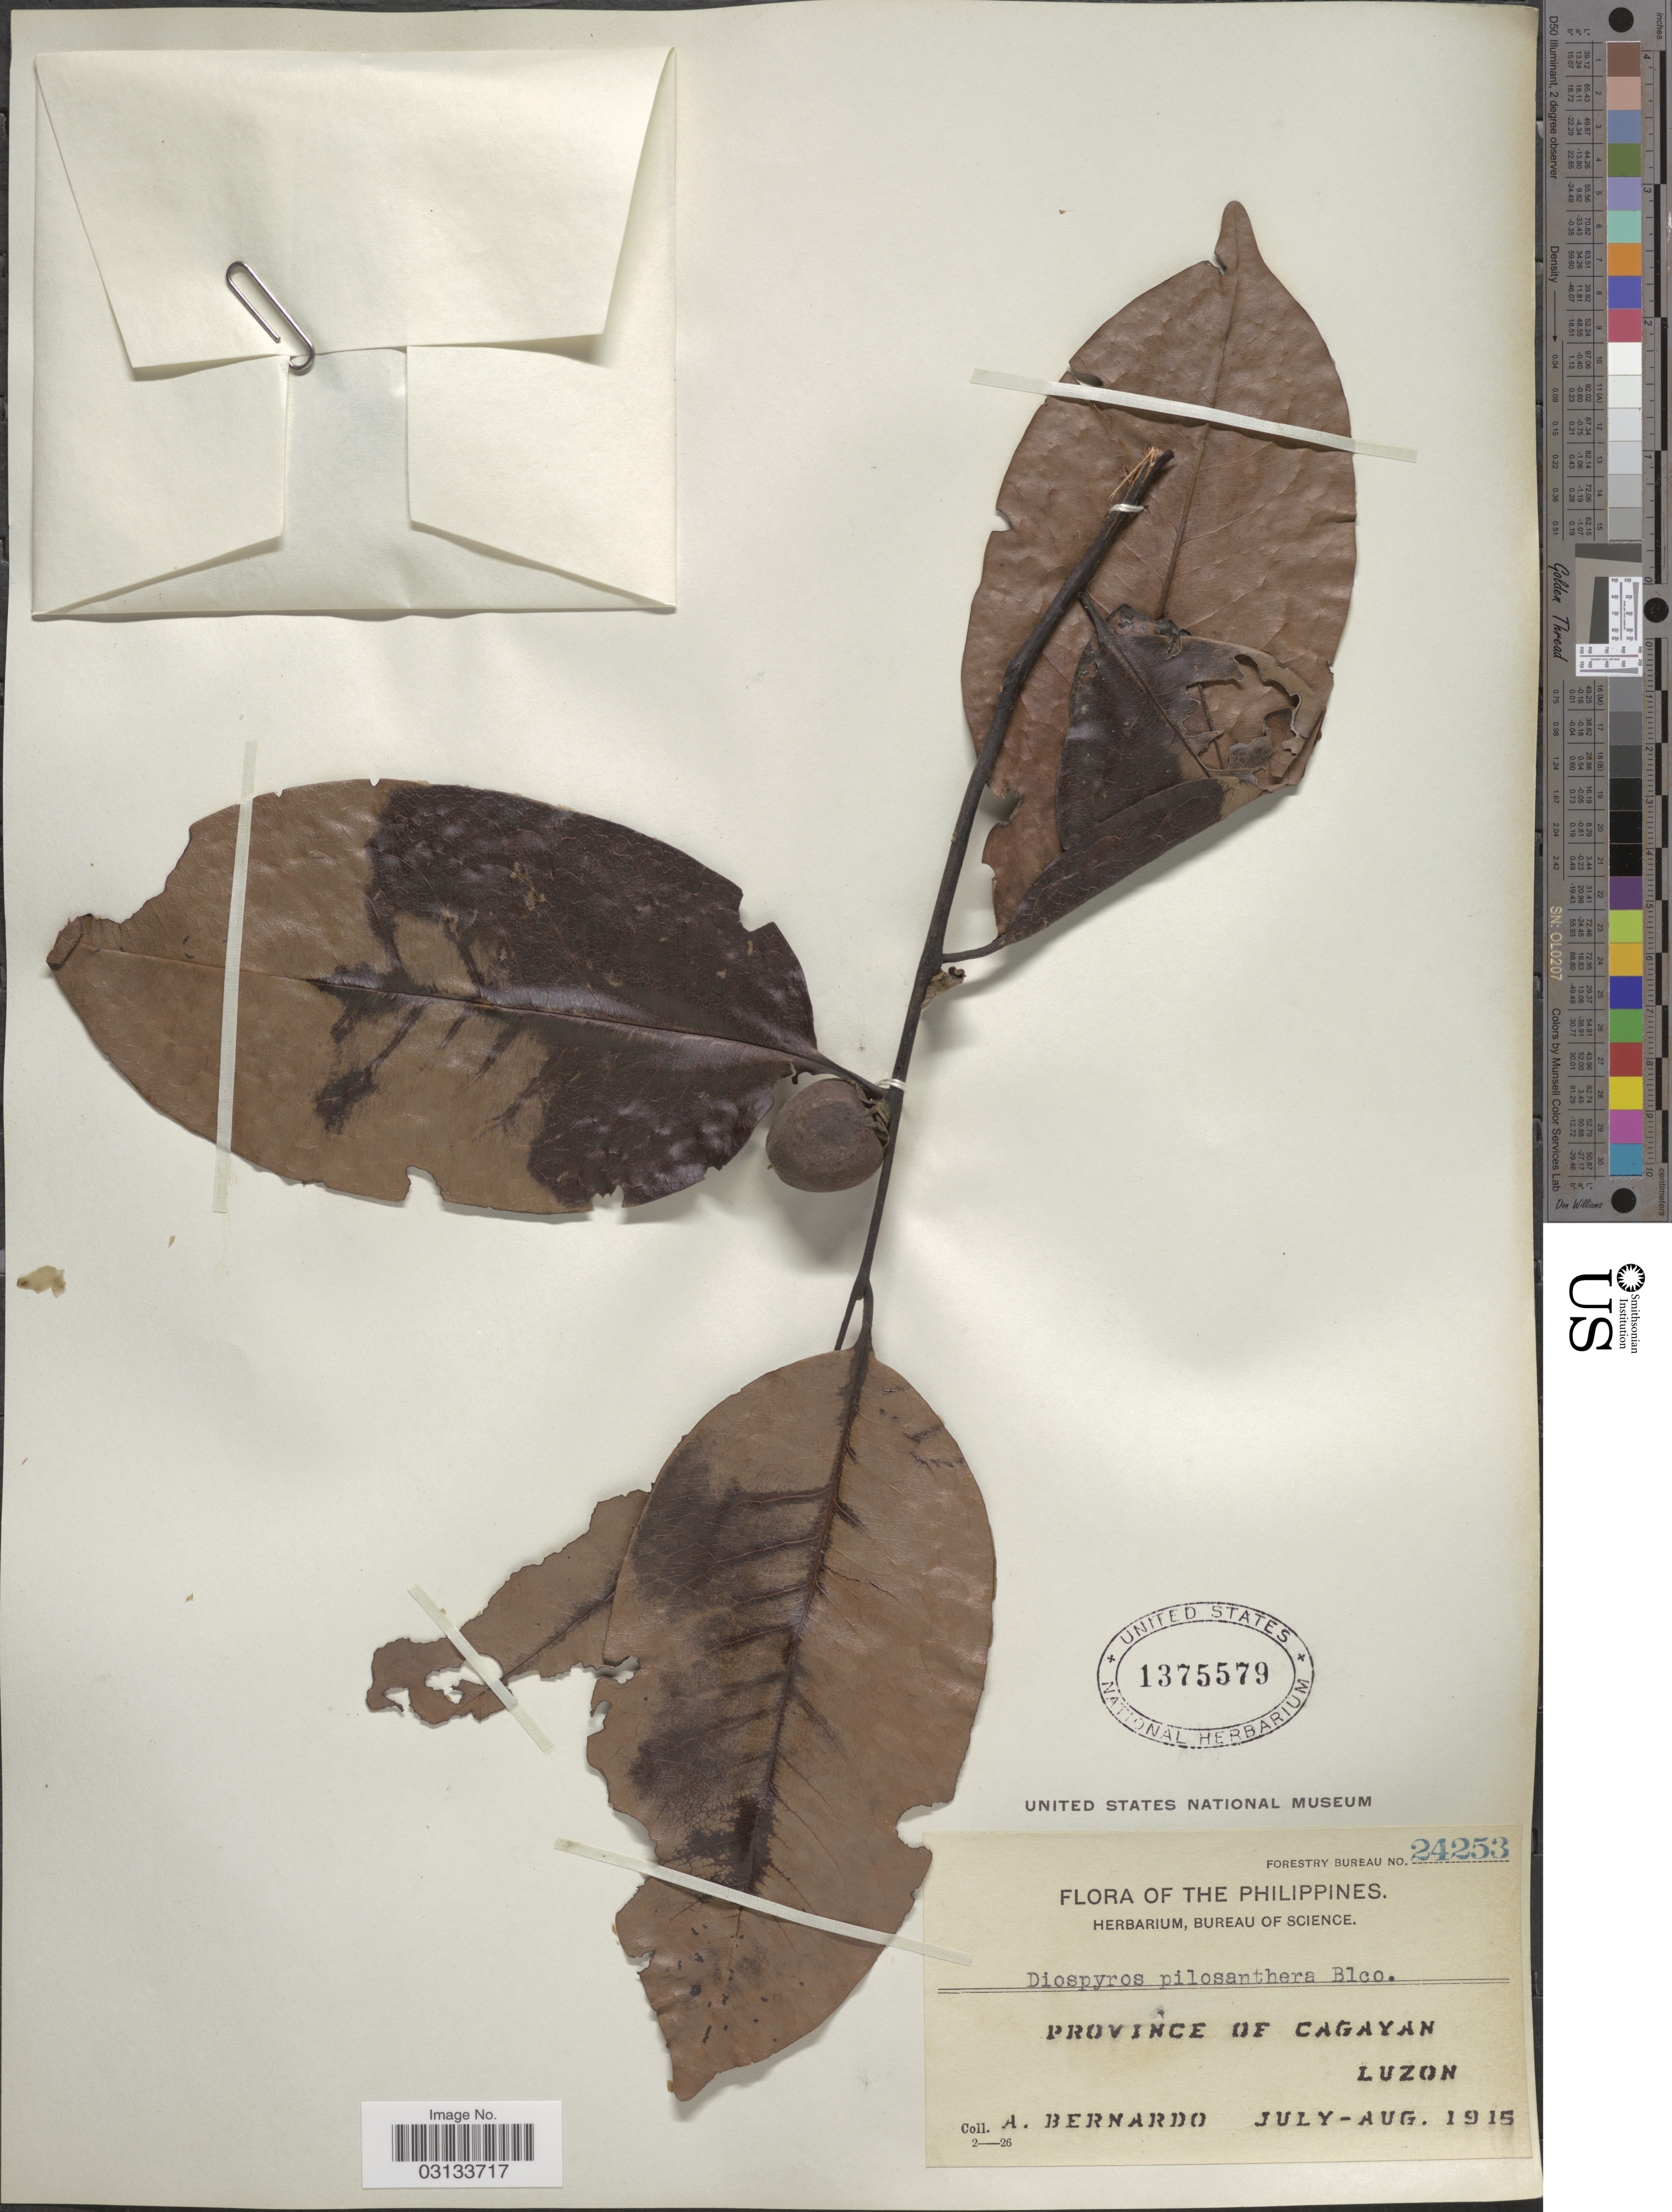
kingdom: Plantae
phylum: Tracheophyta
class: Magnoliopsida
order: Ericales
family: Ebenaceae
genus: Diospyros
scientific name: Diospyros pilosanthera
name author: Blanco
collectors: A. Bernardo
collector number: Forestry Bureau 24253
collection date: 1915-07/1915-08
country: Philippines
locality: Province of Cagayan. Luzon.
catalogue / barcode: US 1375579